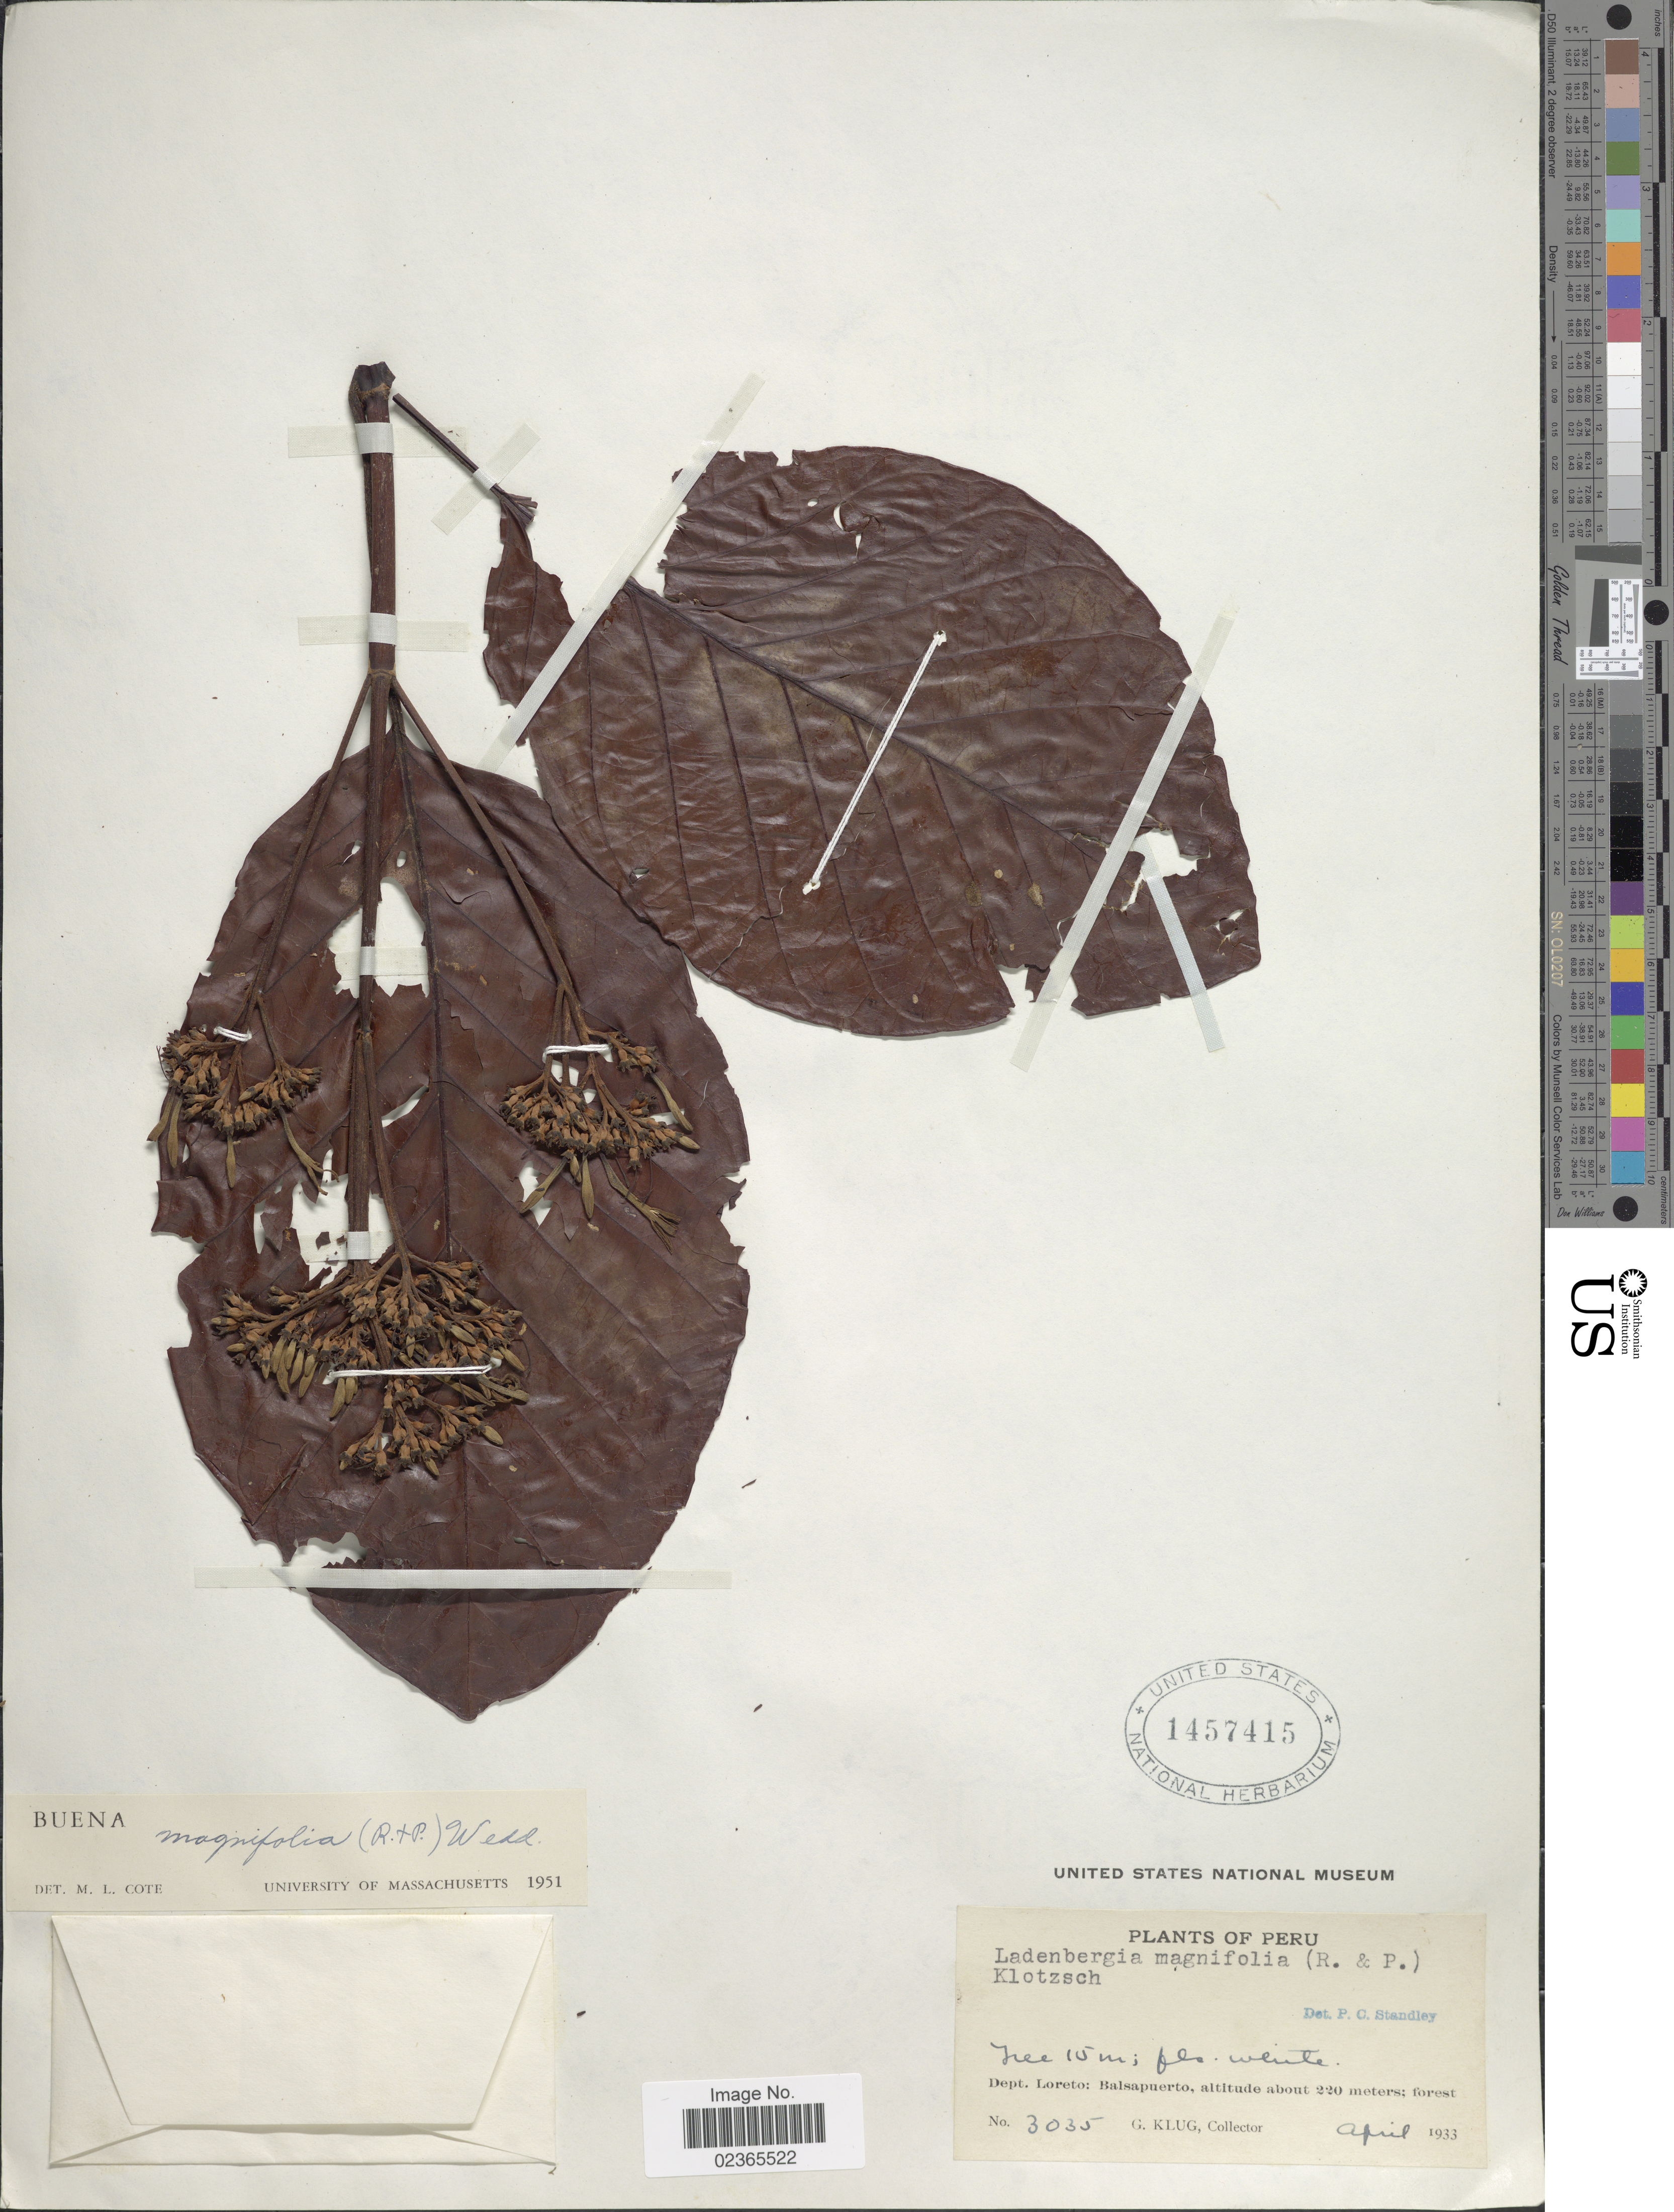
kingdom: Plantae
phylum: Tracheophyta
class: Magnoliopsida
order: Gentianales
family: Rubiaceae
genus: Ladenbergia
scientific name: Ladenbergia oblongifolia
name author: (Mutis) L. Andersson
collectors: G. Klug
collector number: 3035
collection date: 1933-04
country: Peru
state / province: Loreto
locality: Balsapuerto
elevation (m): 220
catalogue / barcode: US 1457415